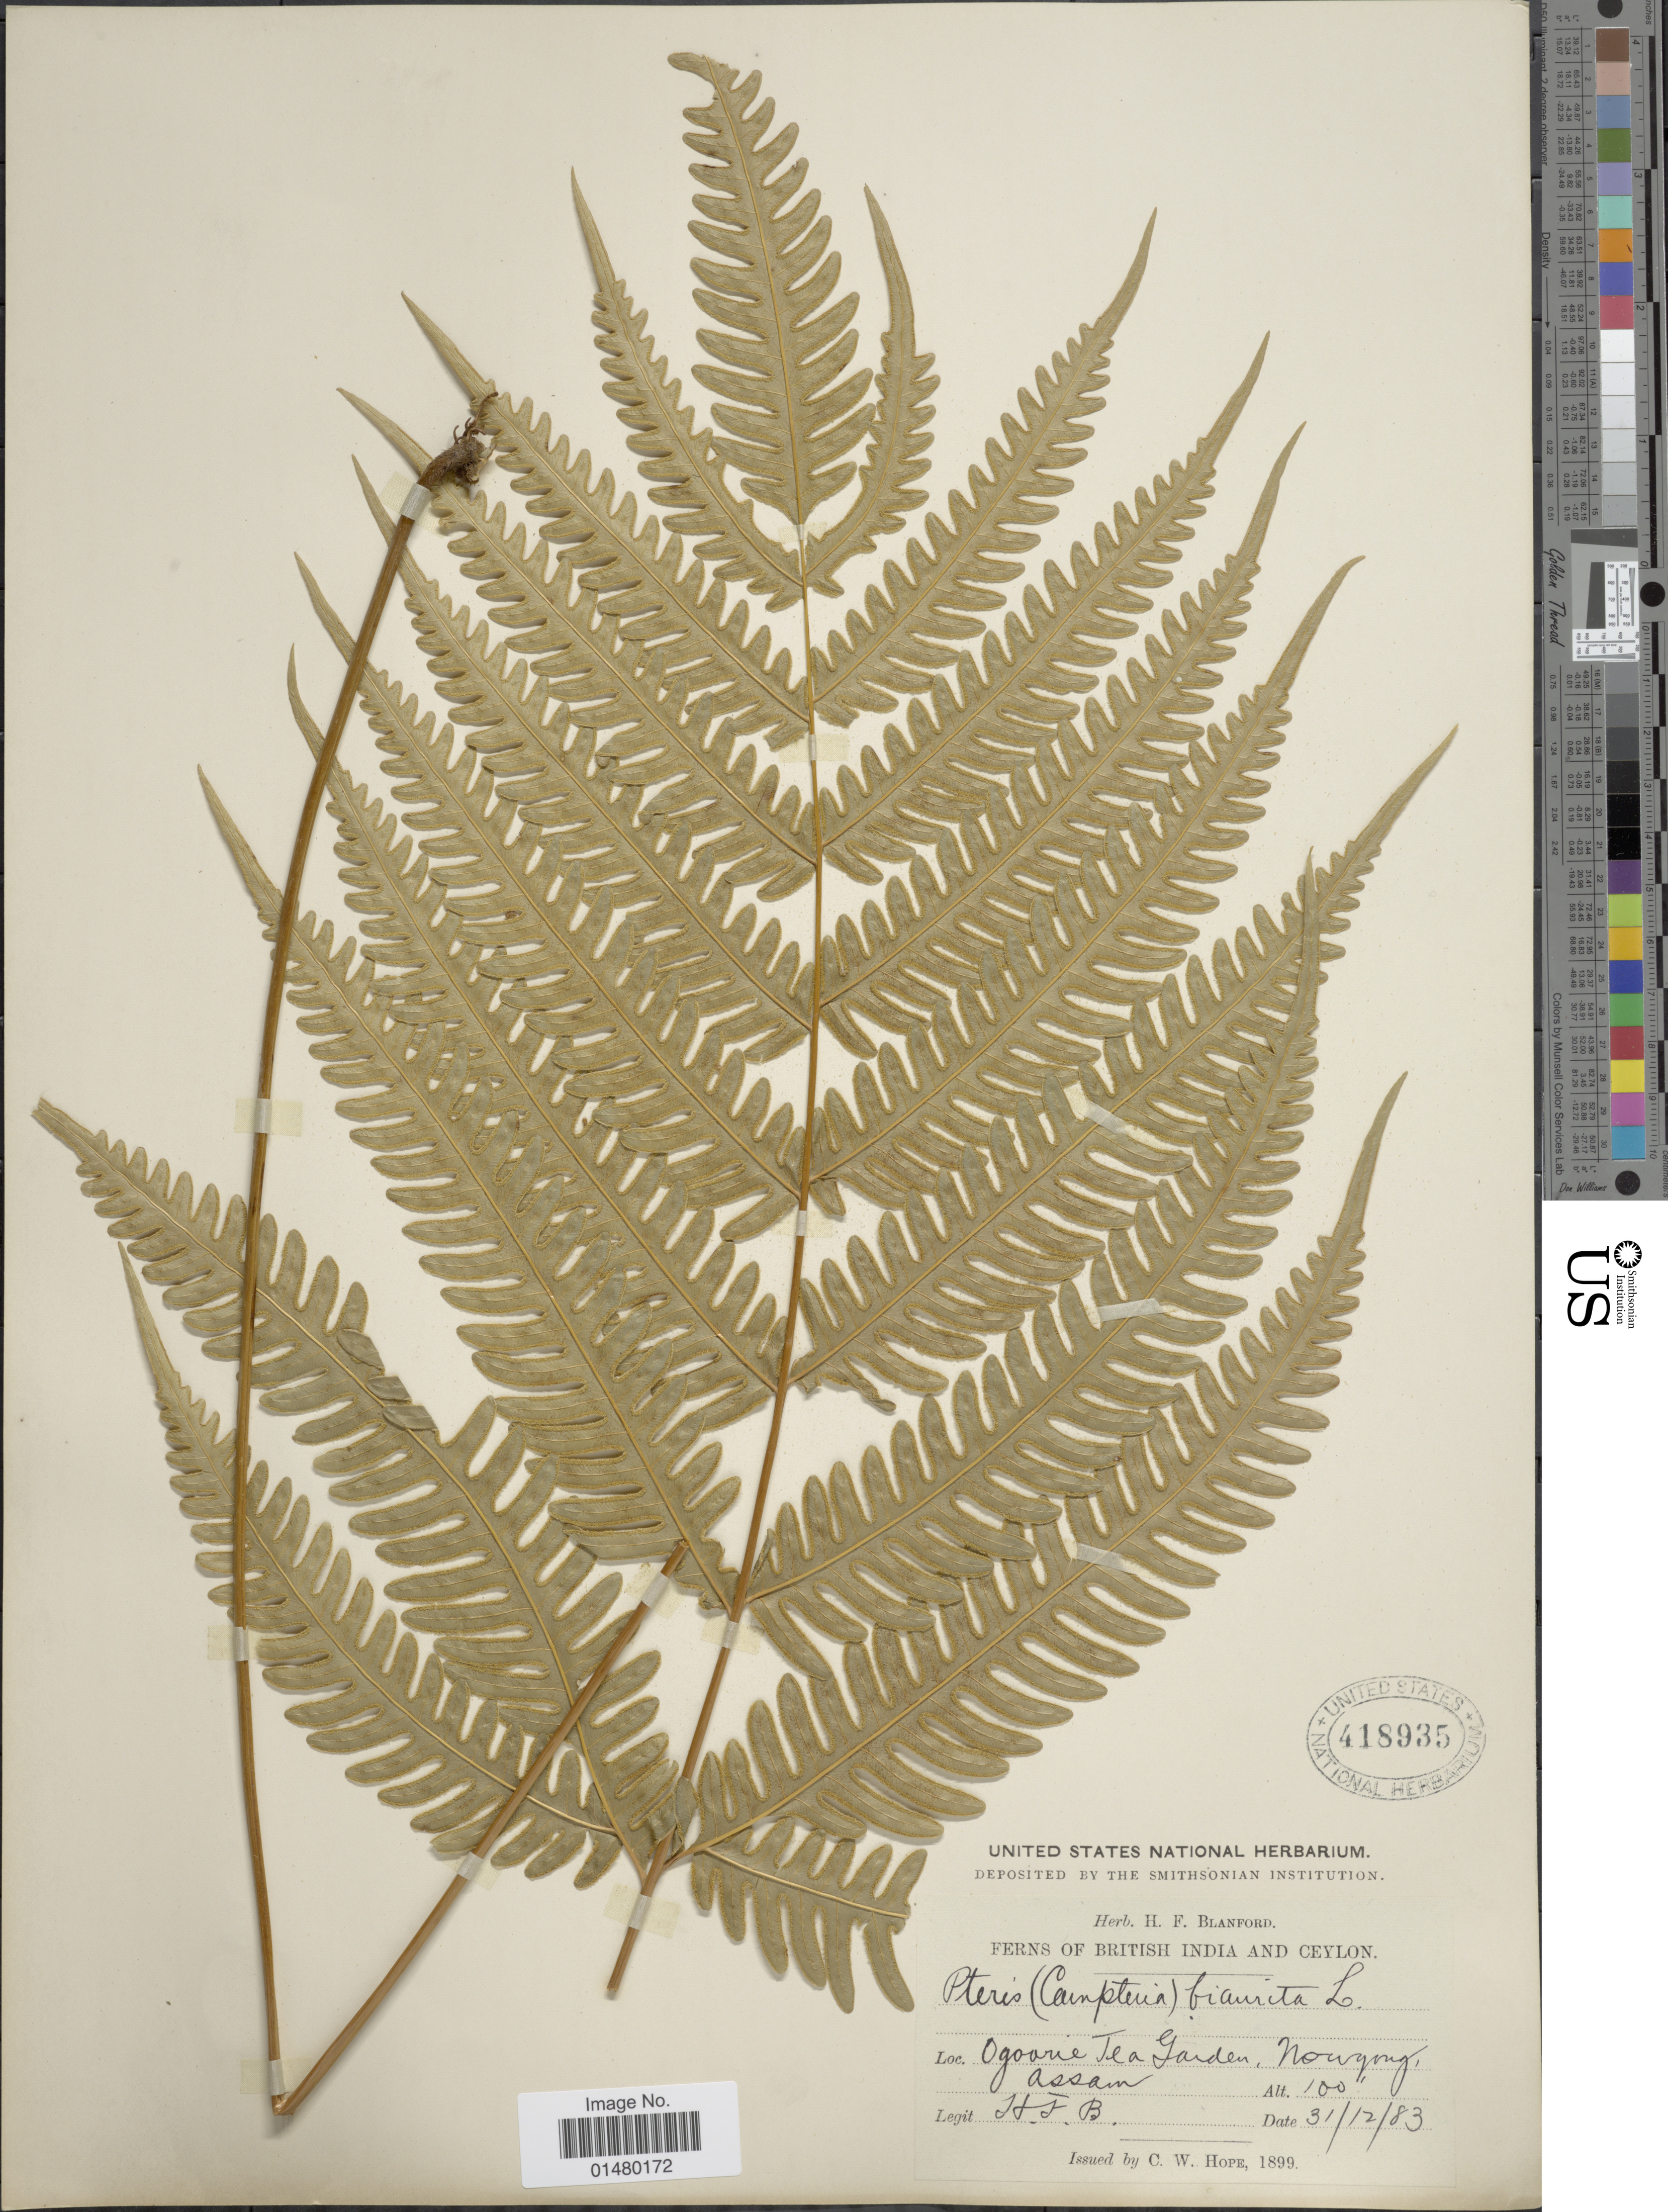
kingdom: Plantae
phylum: Tracheophyta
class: Polypodiopsida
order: Polypodiales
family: Pteridaceae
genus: Pteris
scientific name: Pteris biaurita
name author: L.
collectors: H. Blanford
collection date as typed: Transcribed d/m/y: 31/12/83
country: India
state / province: Assam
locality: Fern of British India and Ceylon, Ogoarie Tea Garden, Nowgong [interpreted]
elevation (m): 30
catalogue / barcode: US 418935